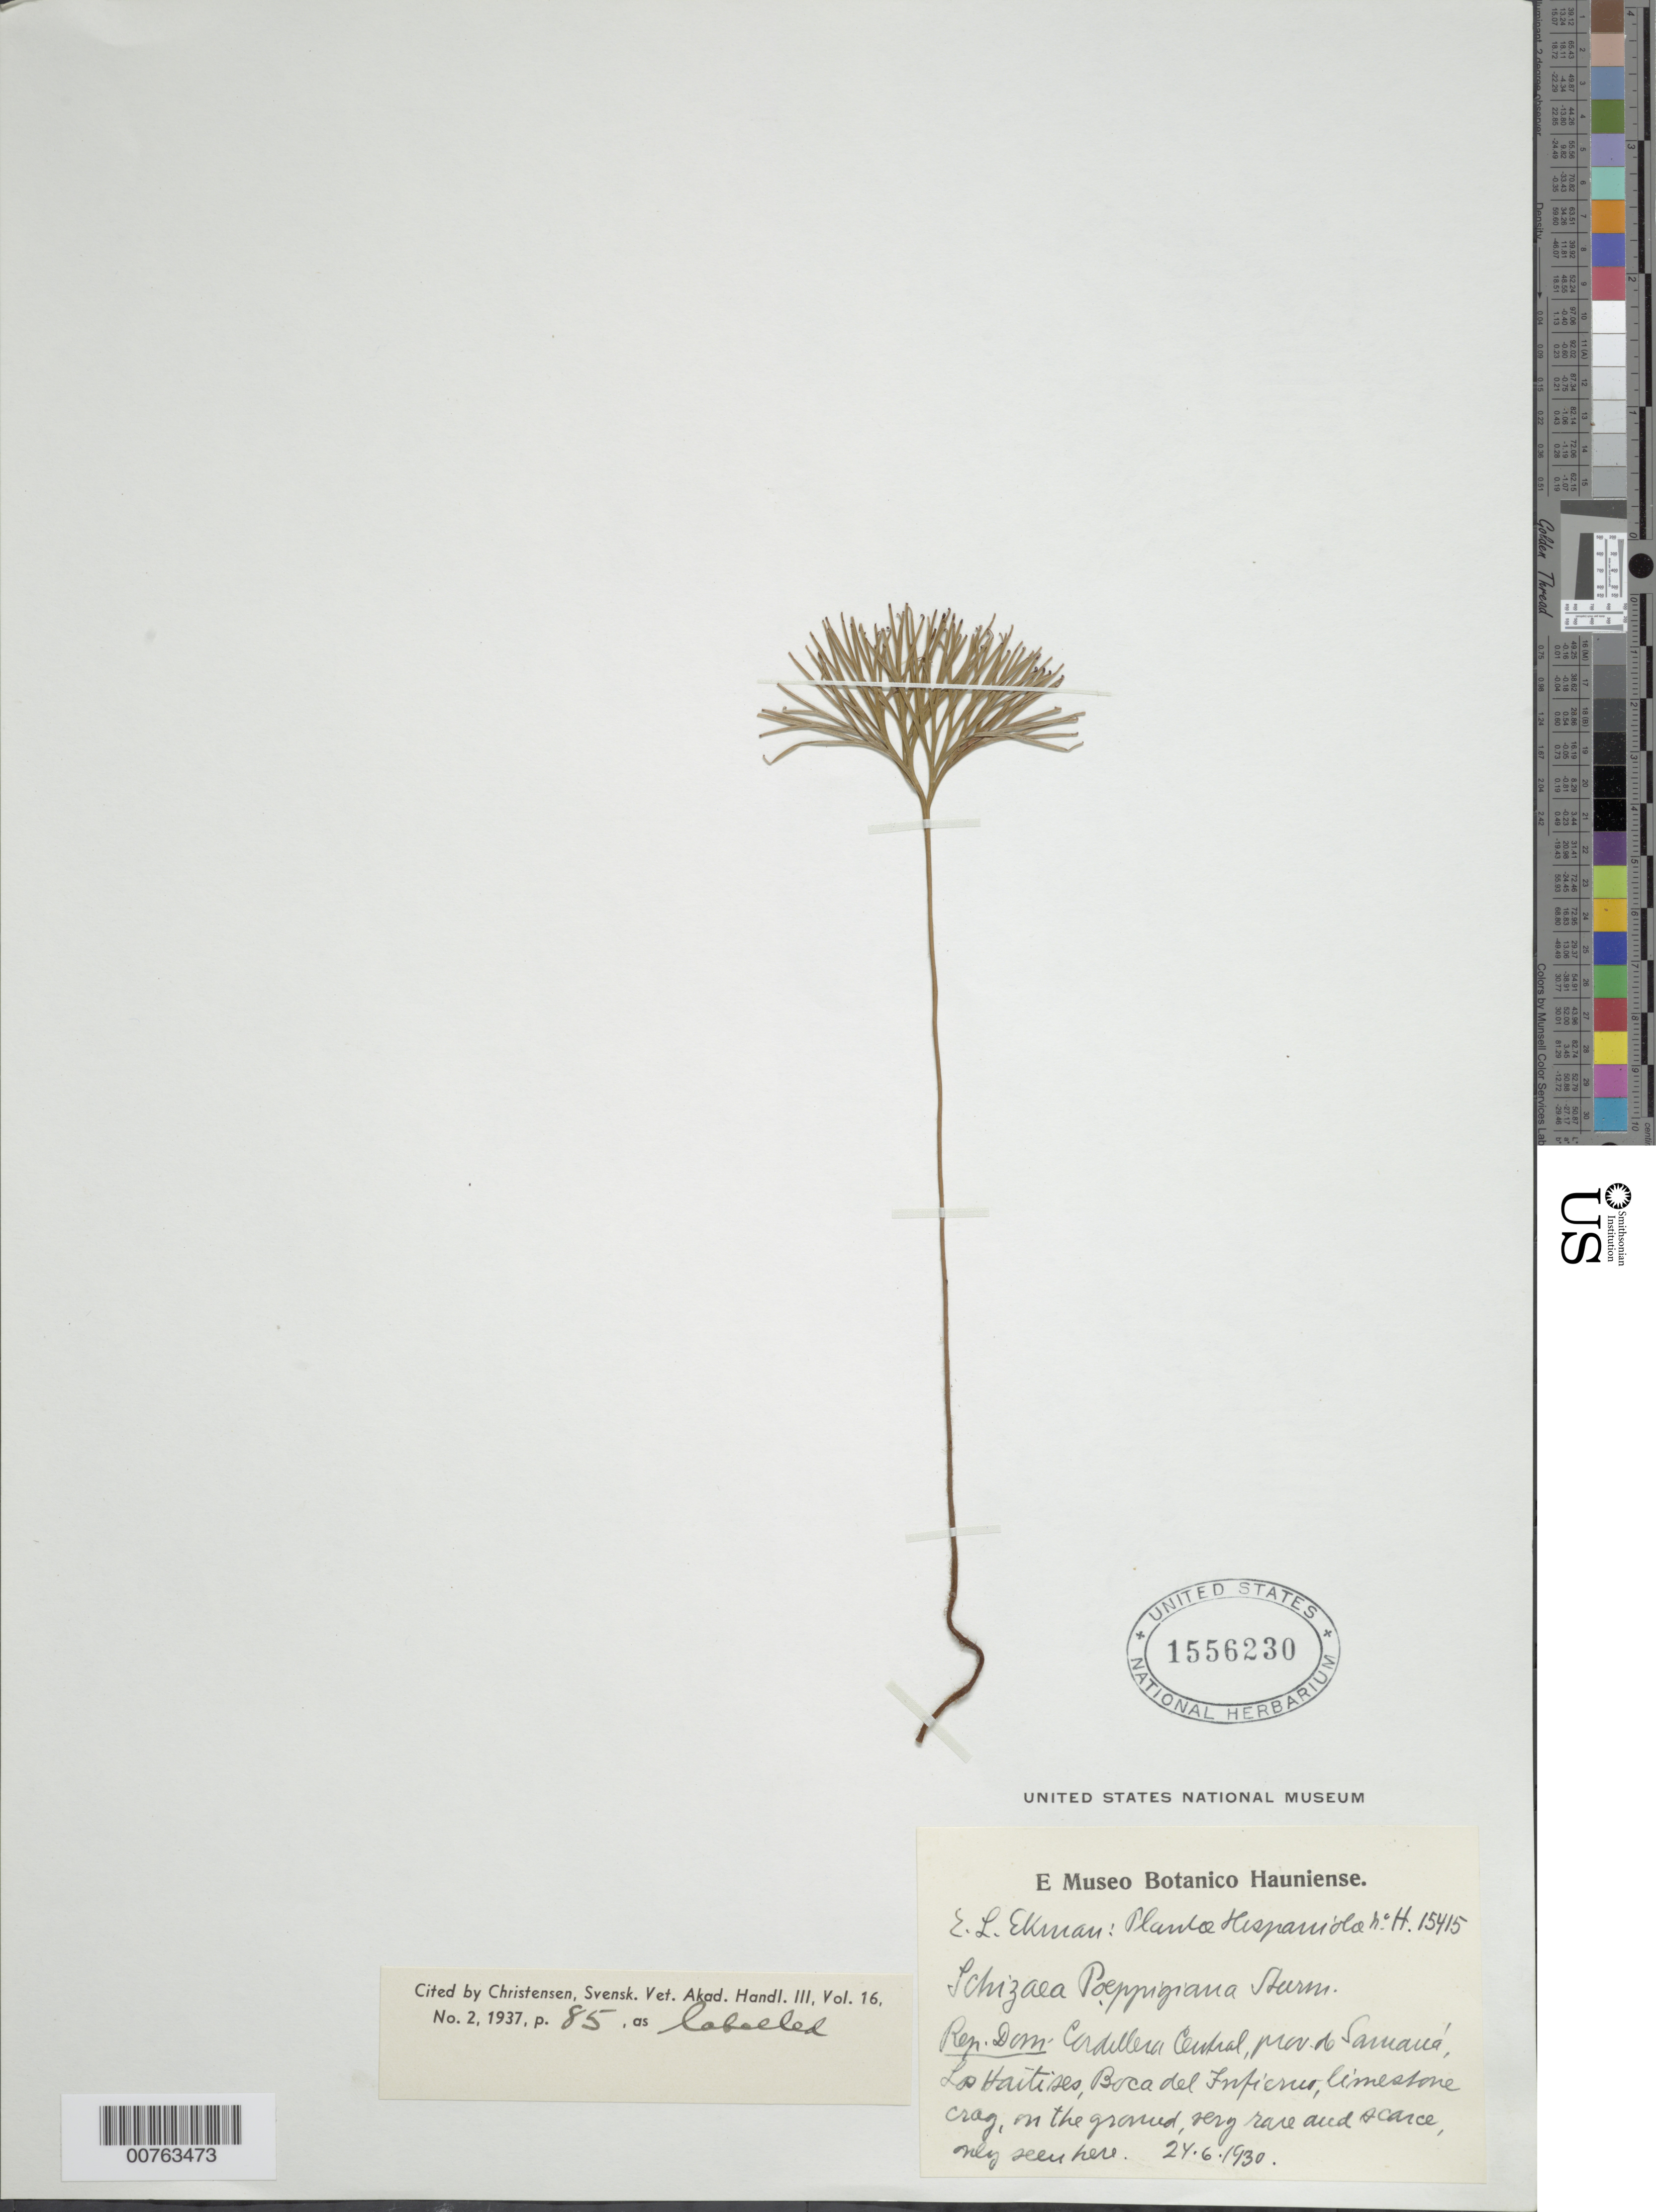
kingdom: Plantae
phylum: Tracheophyta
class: Polypodiopsida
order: Schizaeales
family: Schizaeaceae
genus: Schizaea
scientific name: Schizaea poeppigiana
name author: J.W. Sturm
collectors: E. L. Ekman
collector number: H 15415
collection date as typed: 24 Jun 1930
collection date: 1930-06-24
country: Dominican Republic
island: Hispaniola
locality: Cordillera Central. Provincia de Samaná, Los Haitises, Boca del Infierno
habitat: Limestone, on the ground, very rare and scarce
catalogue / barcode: US 1556230